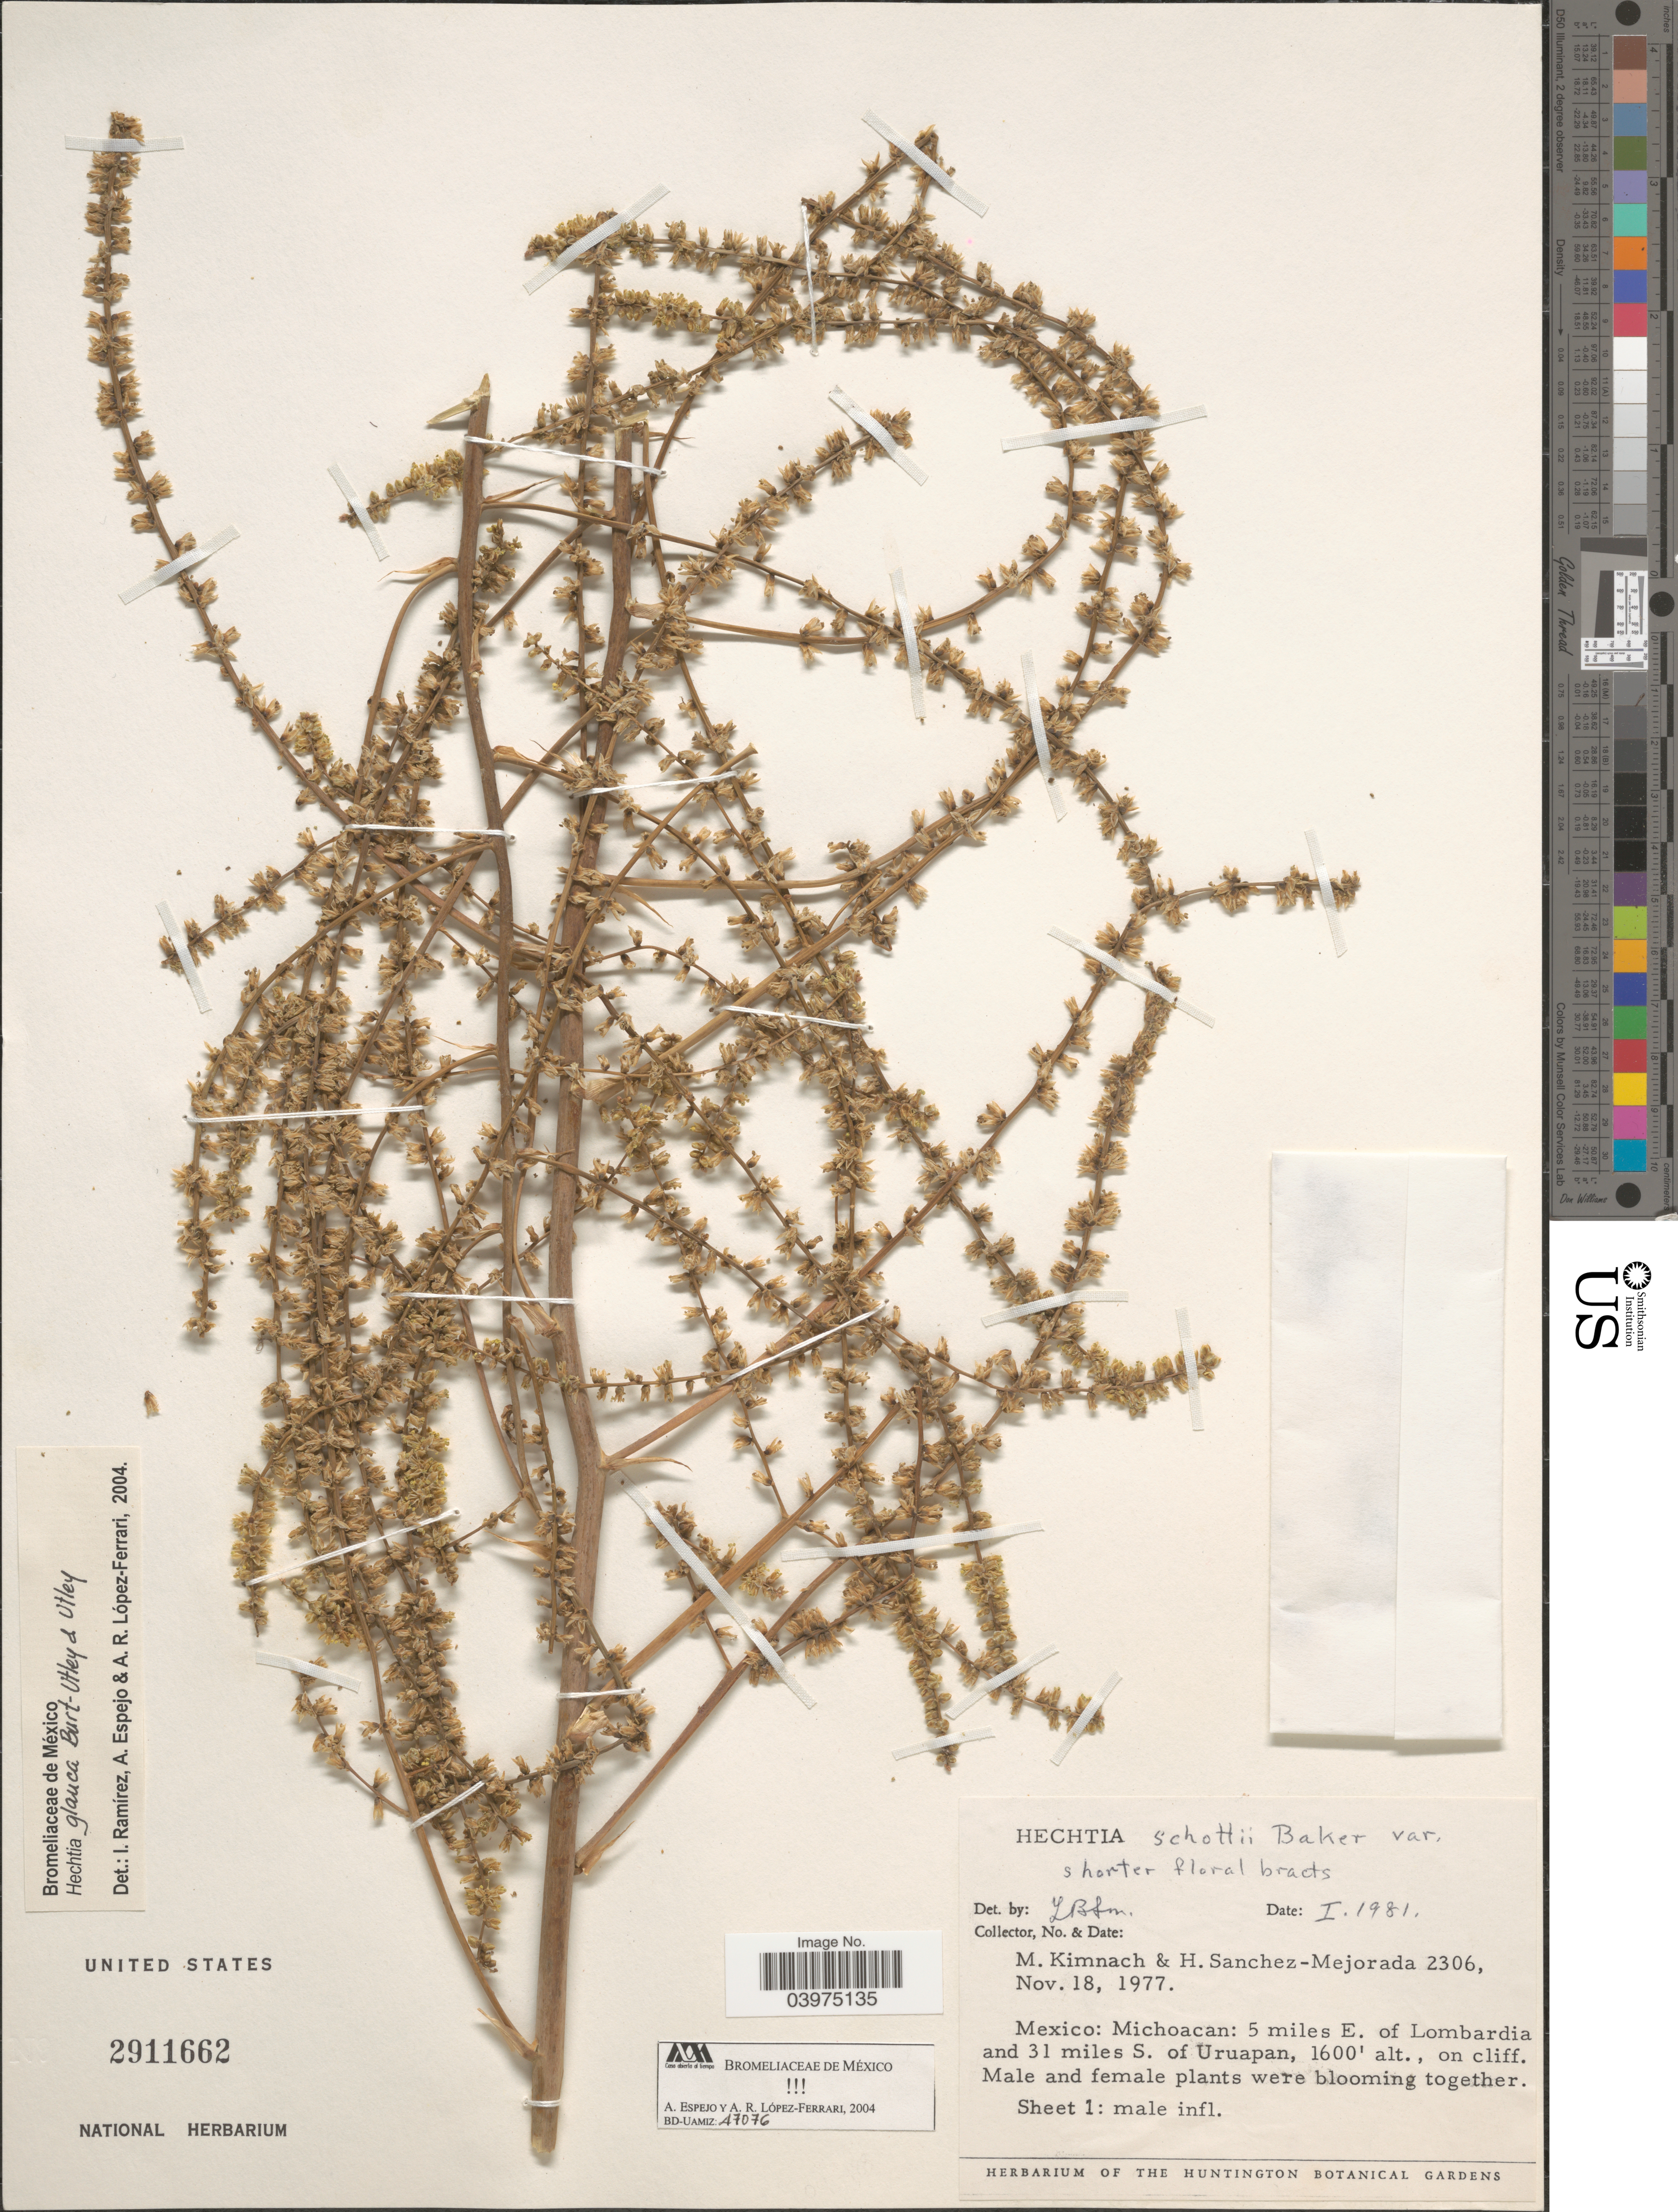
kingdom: Plantae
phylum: Tracheophyta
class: Liliopsida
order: Poales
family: Bromeliaceae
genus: Hechtia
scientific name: Hechtia glauca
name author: Burt-Utley & Utley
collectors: M. W. Kimnach & H. Sánchez-Mejorada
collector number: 2306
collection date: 1977-11-18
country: Mexico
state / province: Michoacán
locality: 5 miles E. of Lombardia and 31 miles S. of Uruapan.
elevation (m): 488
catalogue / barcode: US 2911662